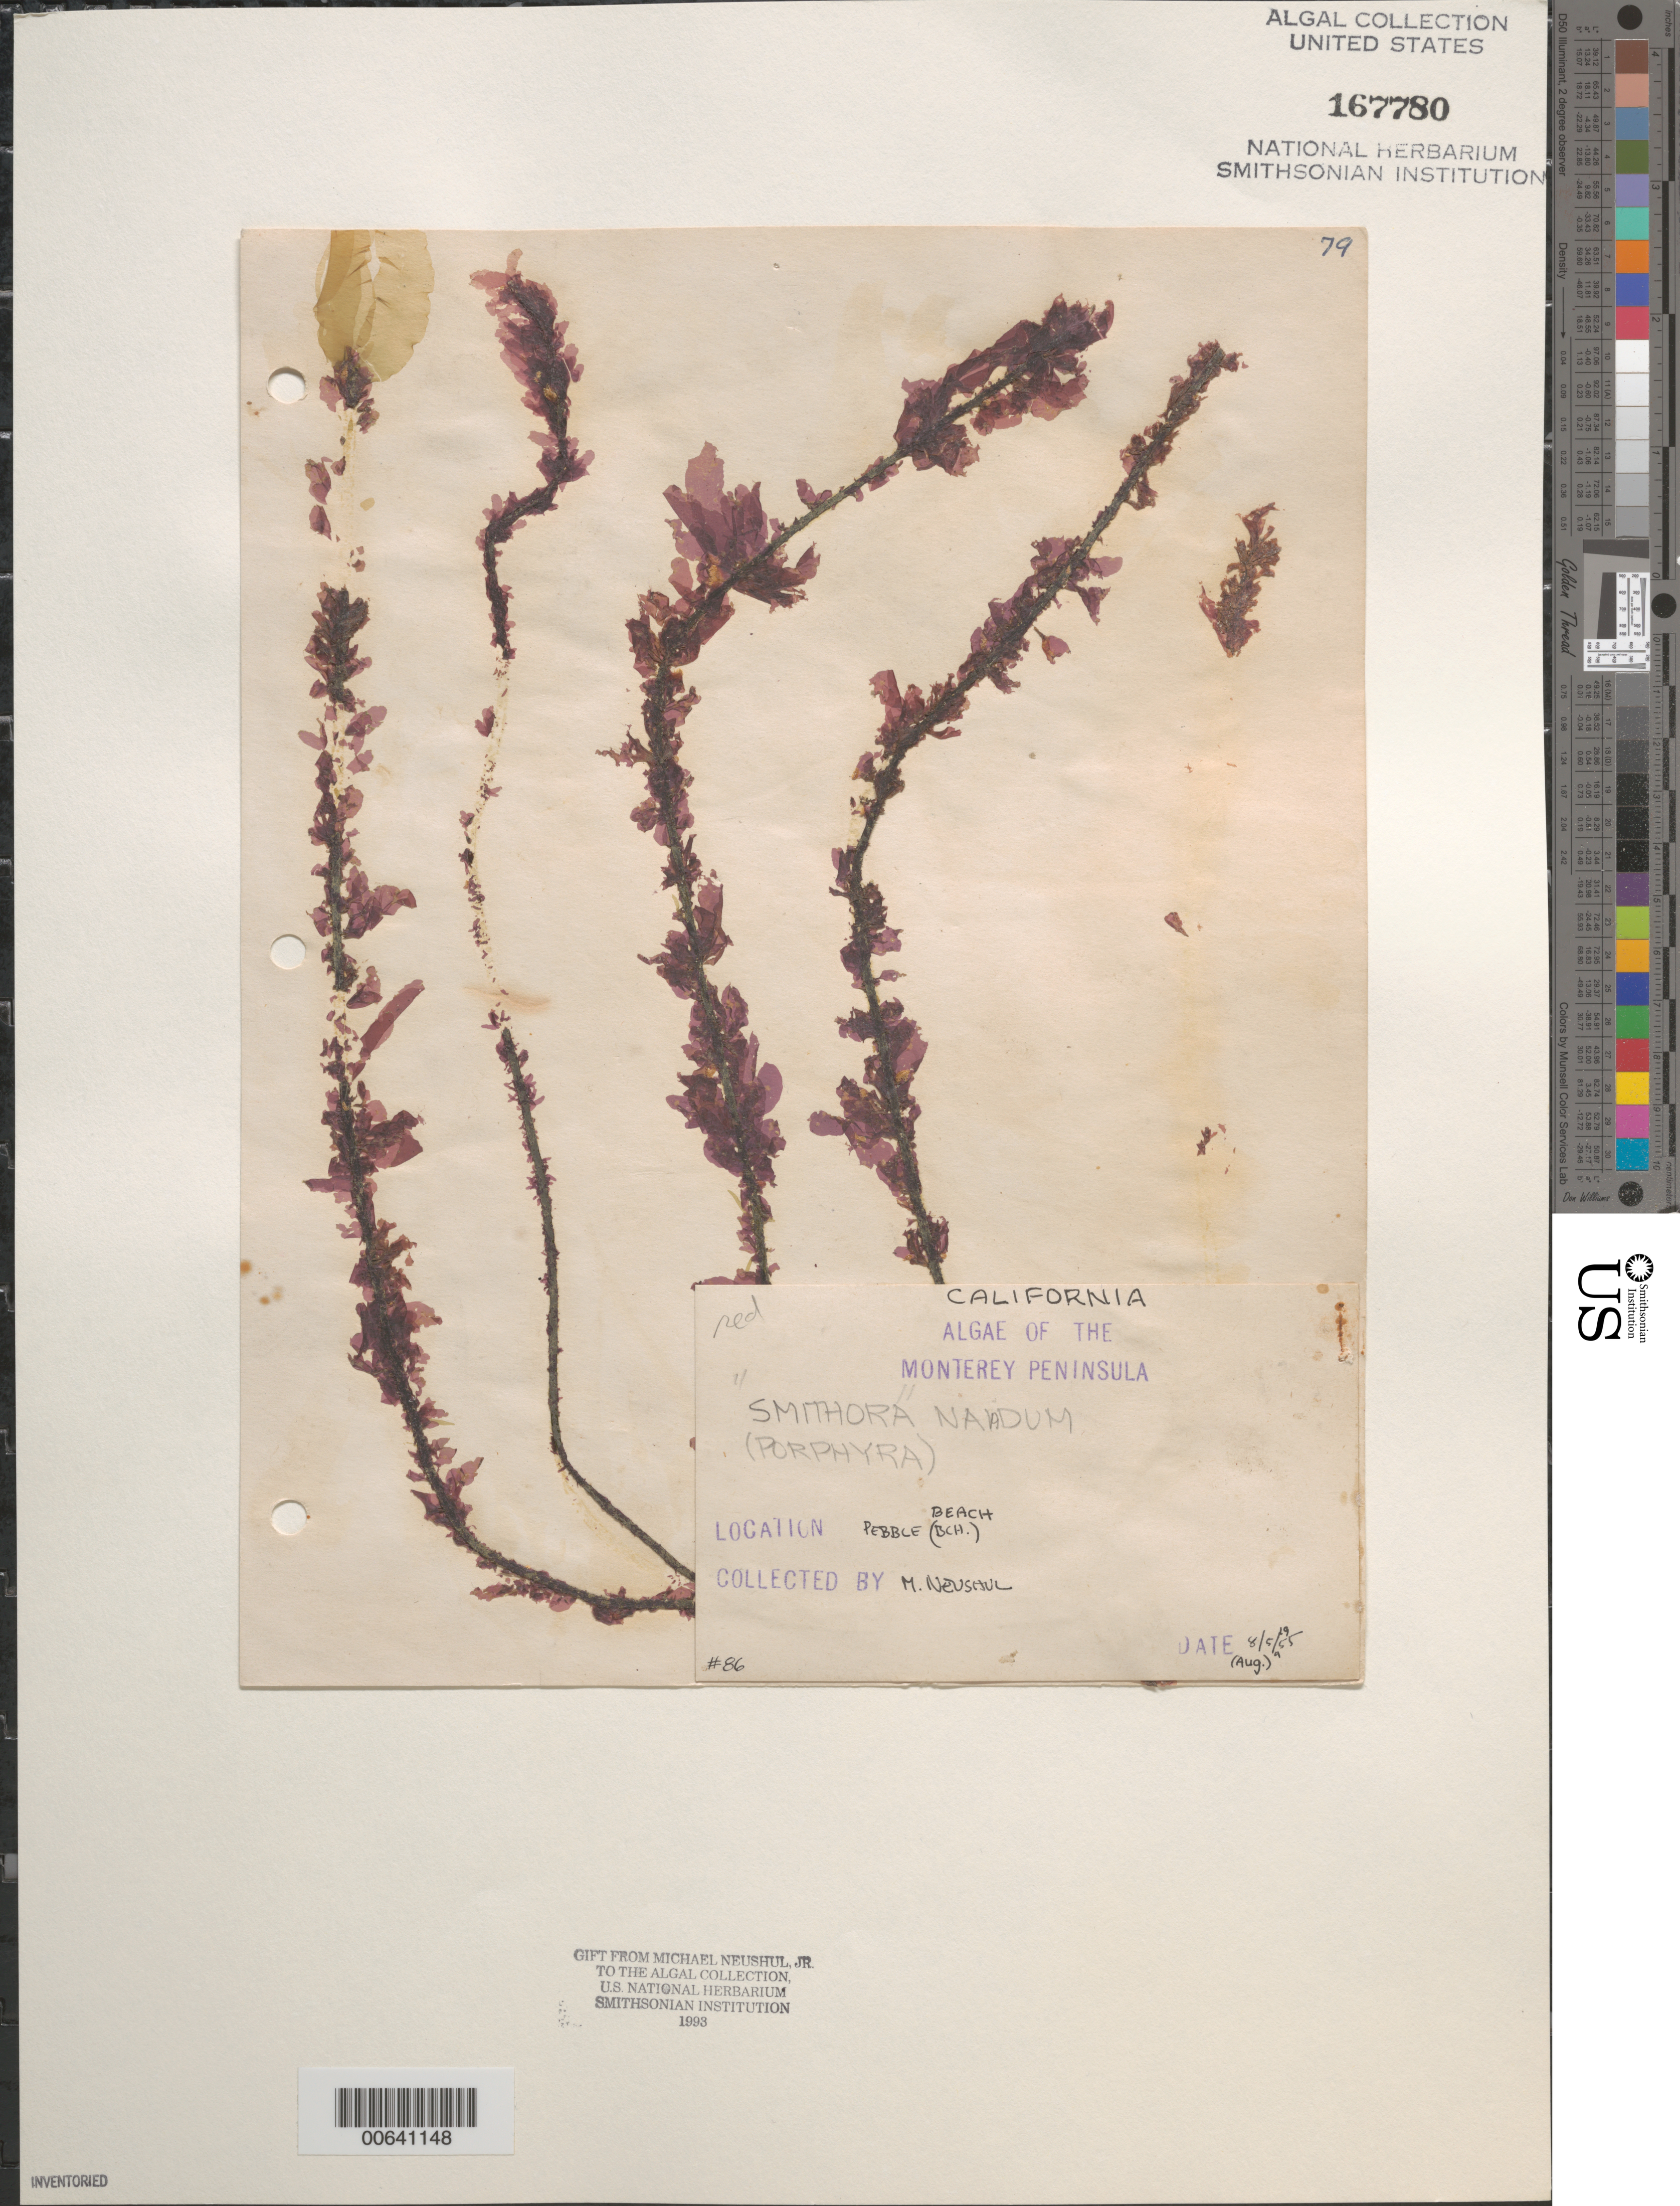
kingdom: Plantae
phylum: Rhodophyta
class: Compsopogonophyceae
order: Erythropeltidales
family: Erythrotrichiaceae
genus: Smithora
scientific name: Smithora naiadum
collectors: M. Neushul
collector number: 86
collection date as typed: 05 Aug 1955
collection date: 1955-08-05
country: United States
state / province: California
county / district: Monterey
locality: Pebble Beach, Monterey Peninsula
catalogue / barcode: US 167780